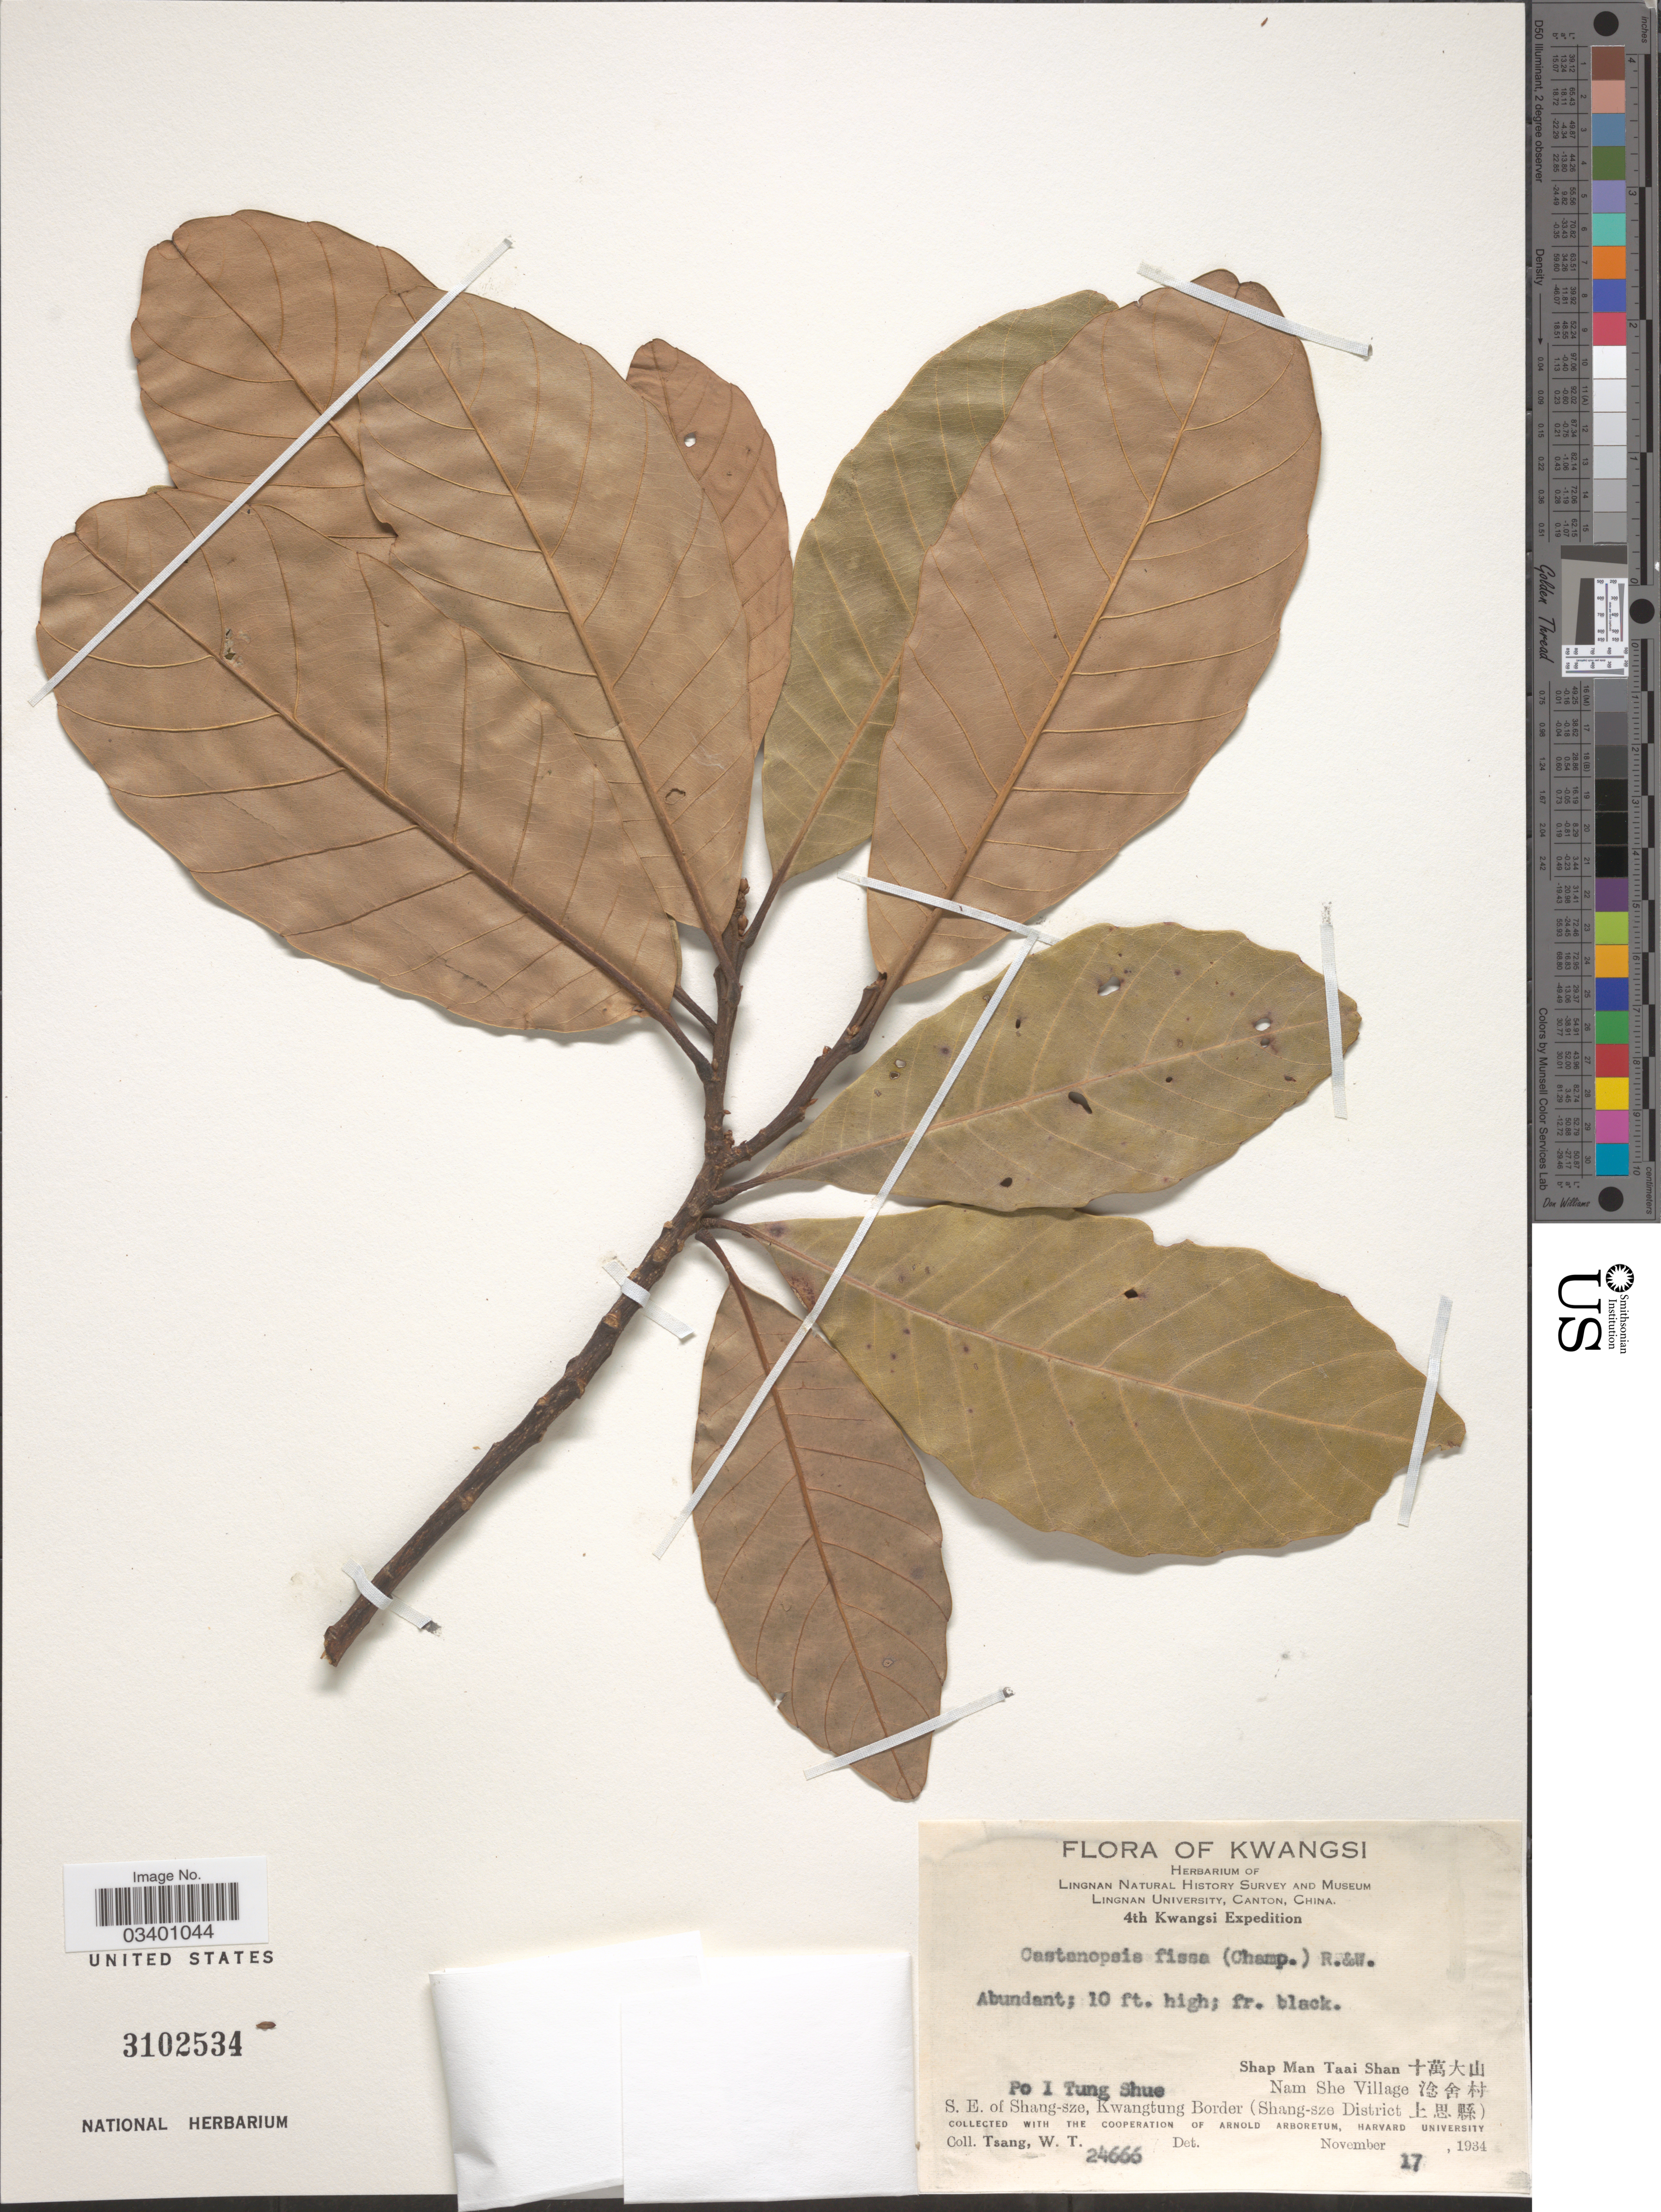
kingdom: Plantae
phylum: Tracheophyta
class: Magnoliopsida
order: Fagales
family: Fagaceae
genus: Castanopsis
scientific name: Castanopsis fissa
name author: (Champ. ex Benth.) Rehder & E.H. Wilson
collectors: W. T. Tsang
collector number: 24666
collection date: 1934-11-17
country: China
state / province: Guangxi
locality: Kwangsi. Po I Tung Shue, Shap Man Taai Shan X, Nam She Village X, S.E. of Shang-sze, Kwangtung Border (Shang-sze District X).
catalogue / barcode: US 3102534